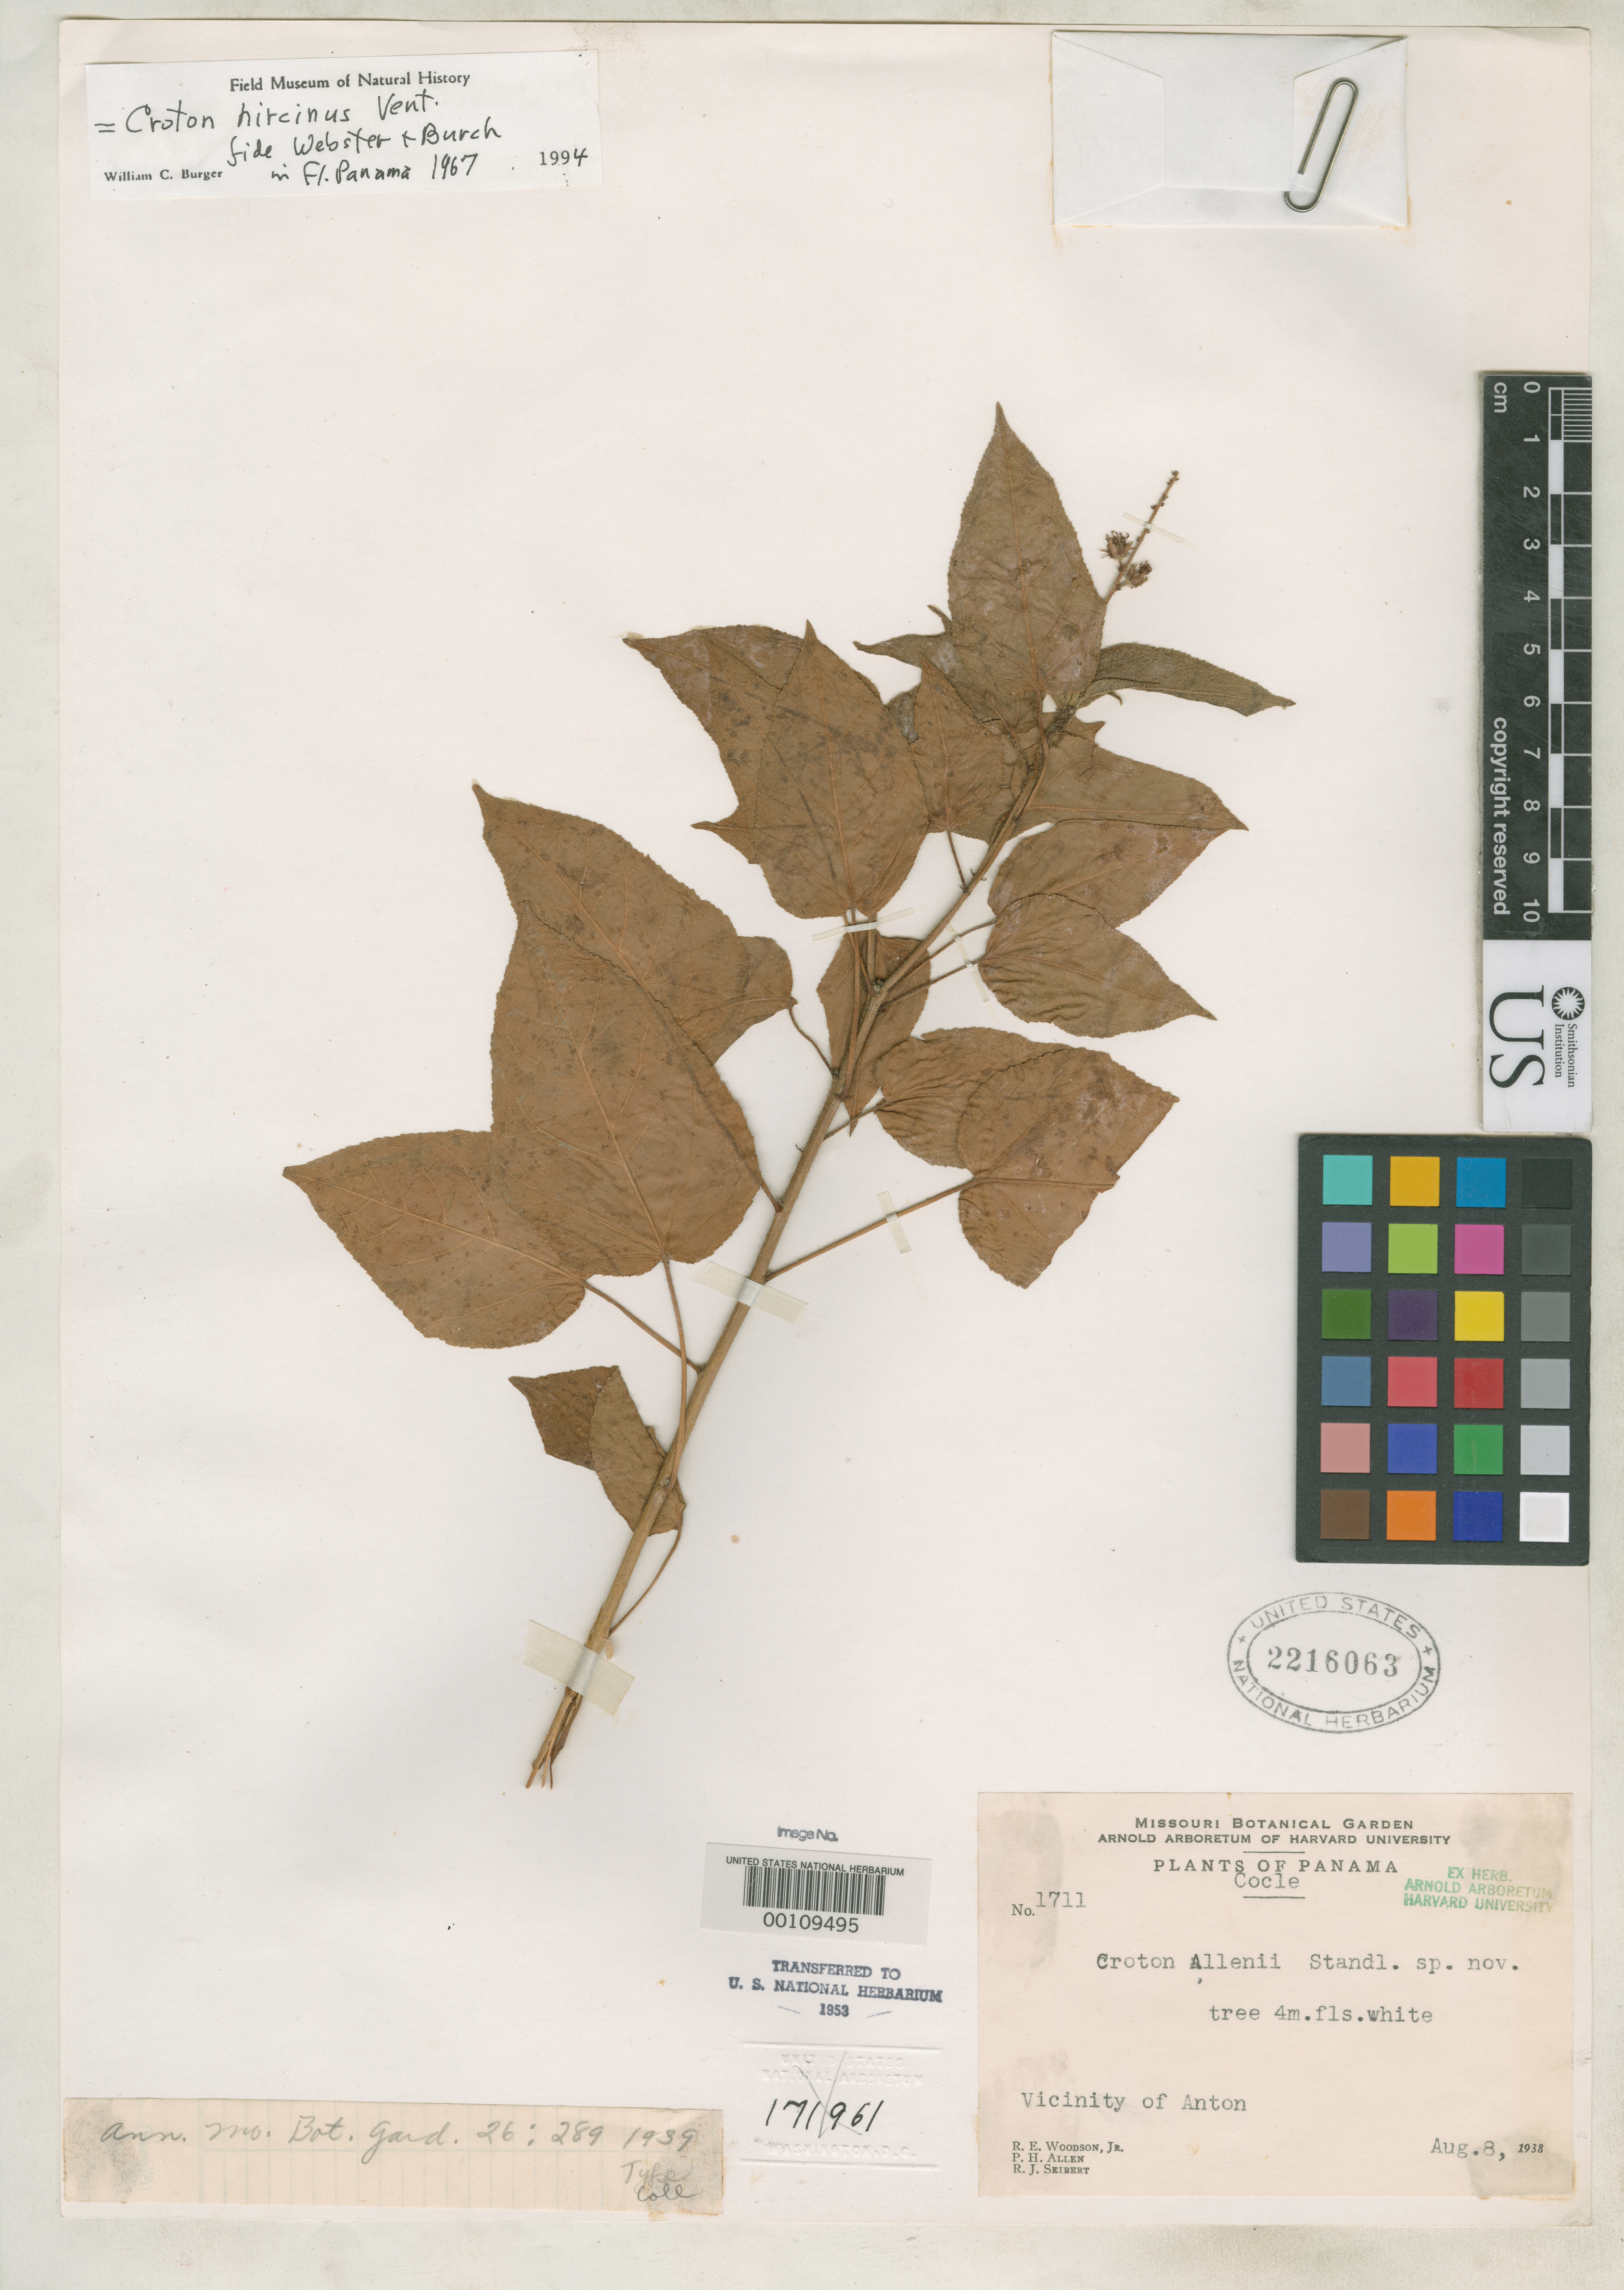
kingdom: Plantae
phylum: Tracheophyta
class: Magnoliopsida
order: Malpighiales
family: Euphorbiaceae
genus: Croton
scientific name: Croton allenii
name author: Standl. in Woodson & Seibert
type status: Isotype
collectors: R. E. Woodson, P. H. Allen & R. J. Seibert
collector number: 1711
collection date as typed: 08 Aug 1938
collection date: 1938-08-08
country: Panama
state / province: Coclé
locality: Near Anton.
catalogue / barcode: US 2216063